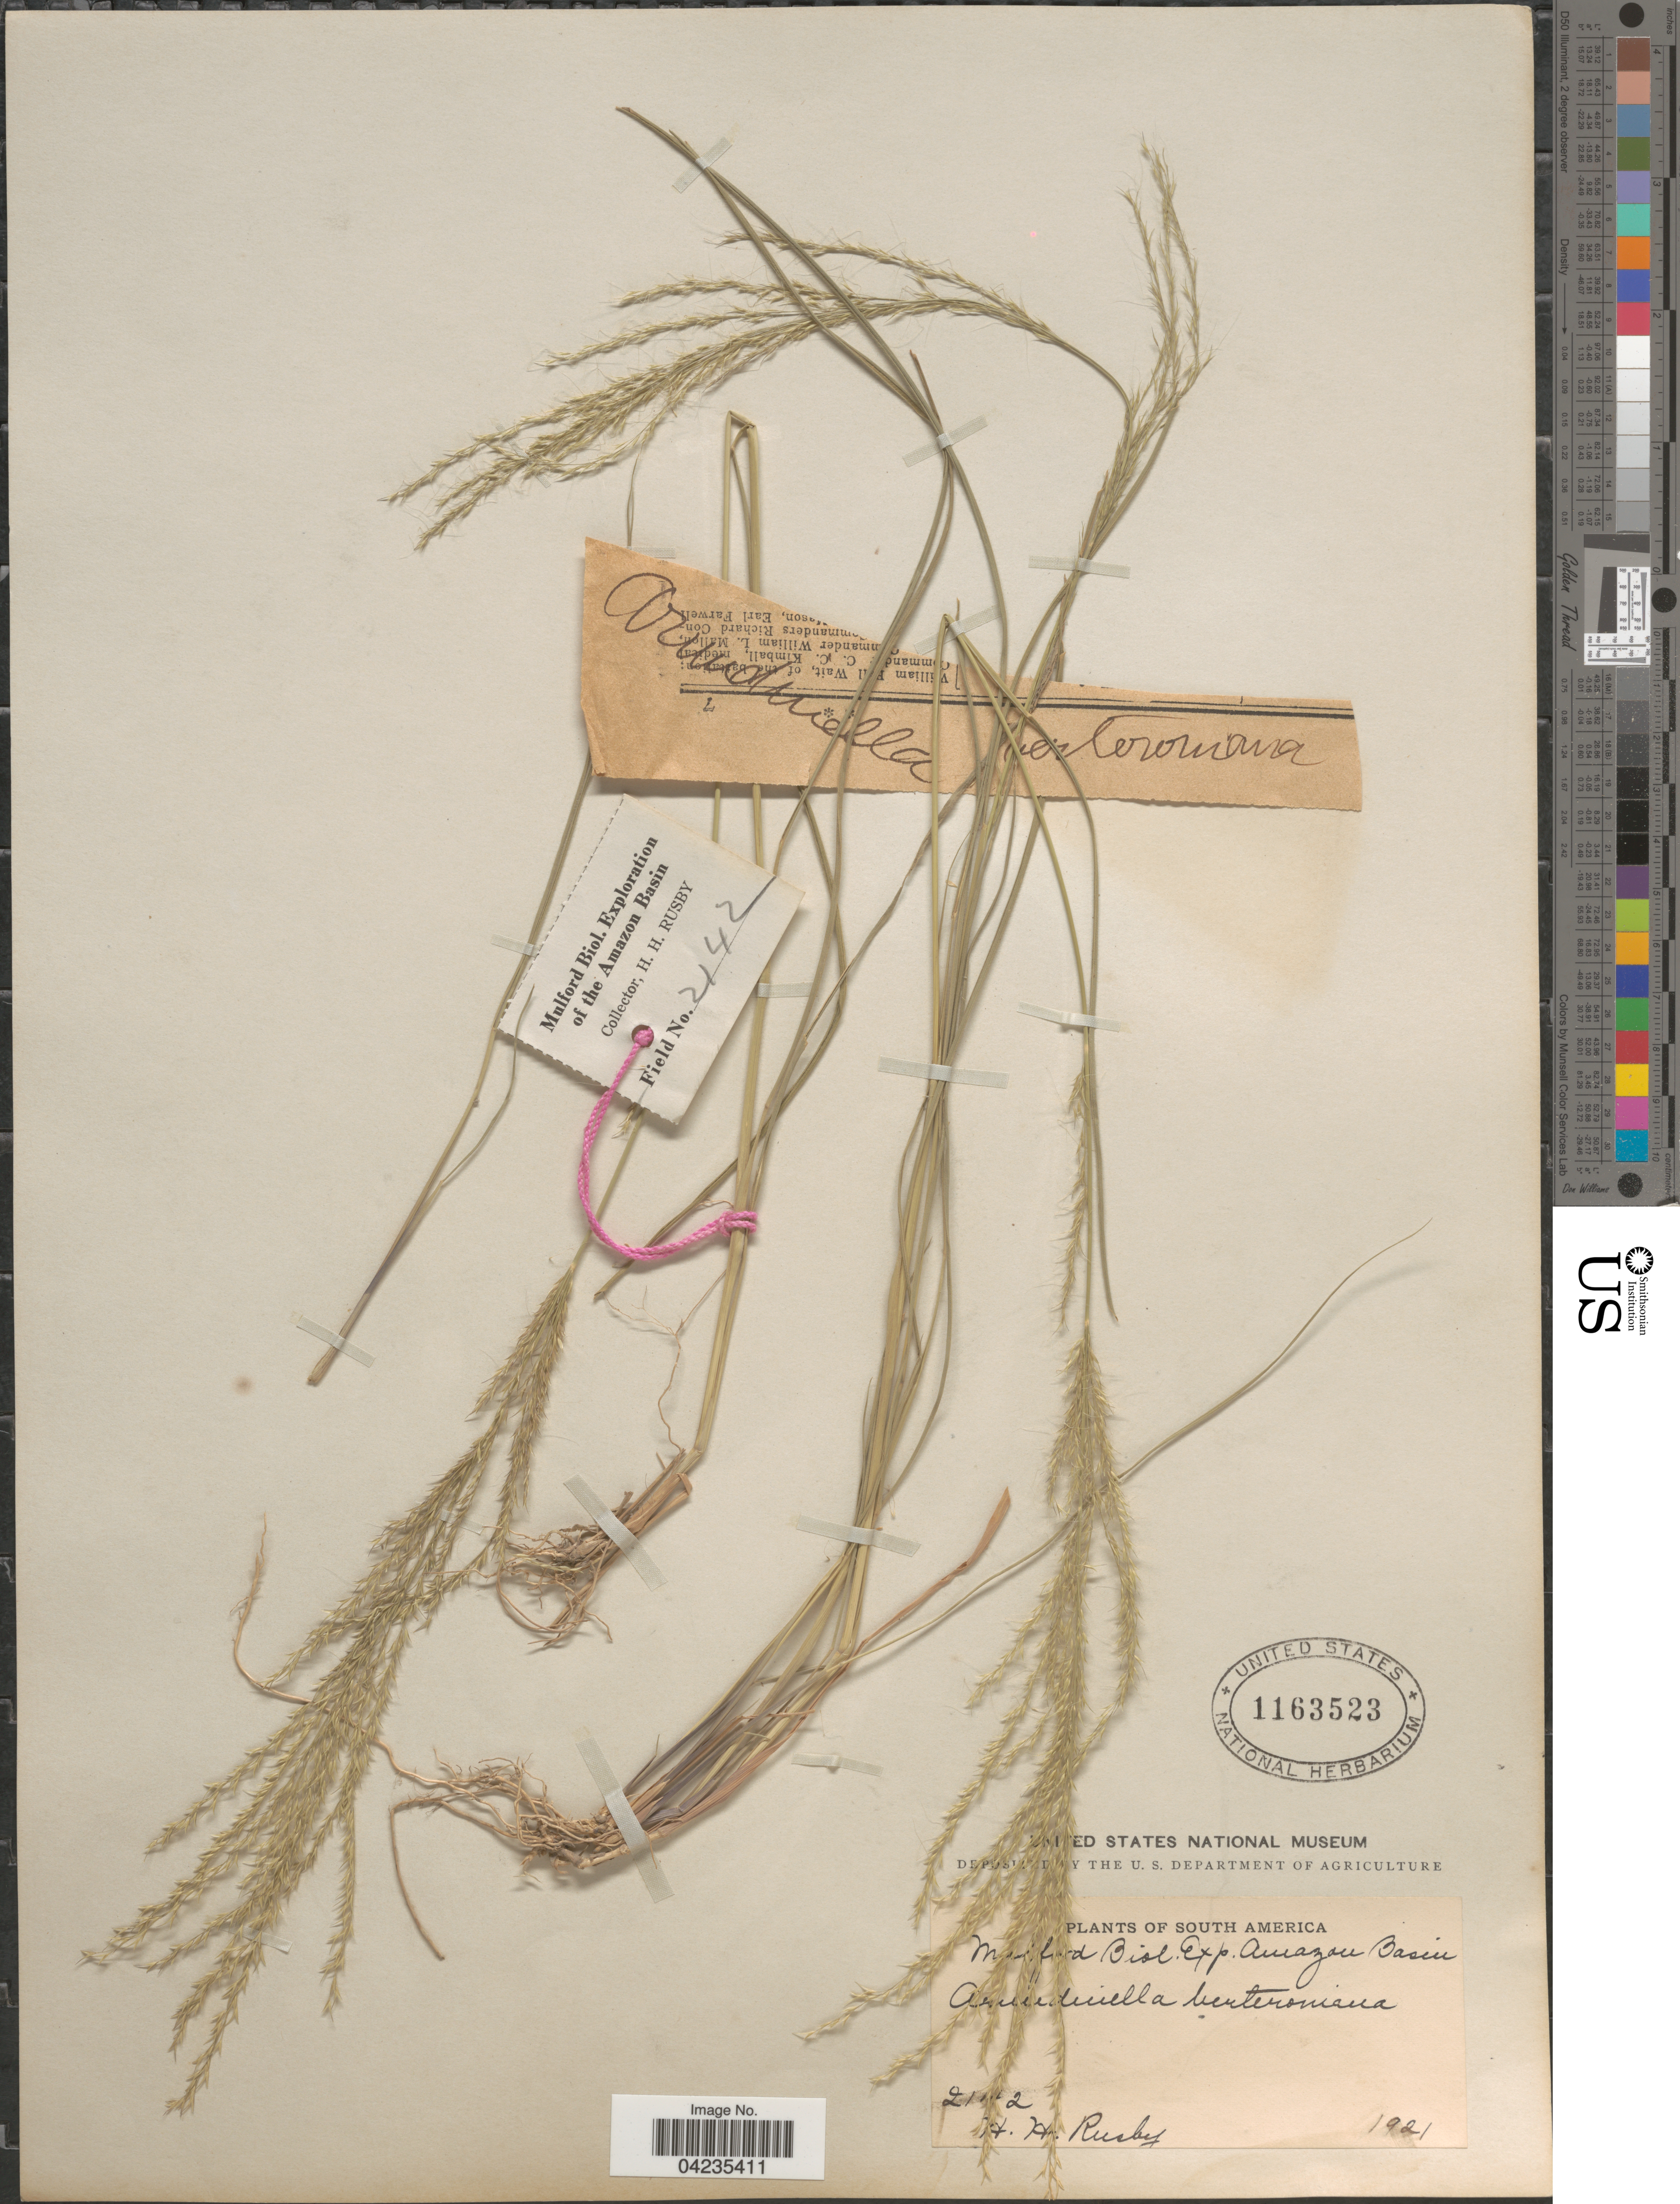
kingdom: Plantae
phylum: Tracheophyta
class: Liliopsida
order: Poales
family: Poaceae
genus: Arundinella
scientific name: Arundinella berteroniana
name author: (Schult.) Hitchc. & Chase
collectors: H. H. Rusby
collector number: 2142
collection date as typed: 1921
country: Bolivia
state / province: La Paz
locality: Amazon Basin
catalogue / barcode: US 1163523